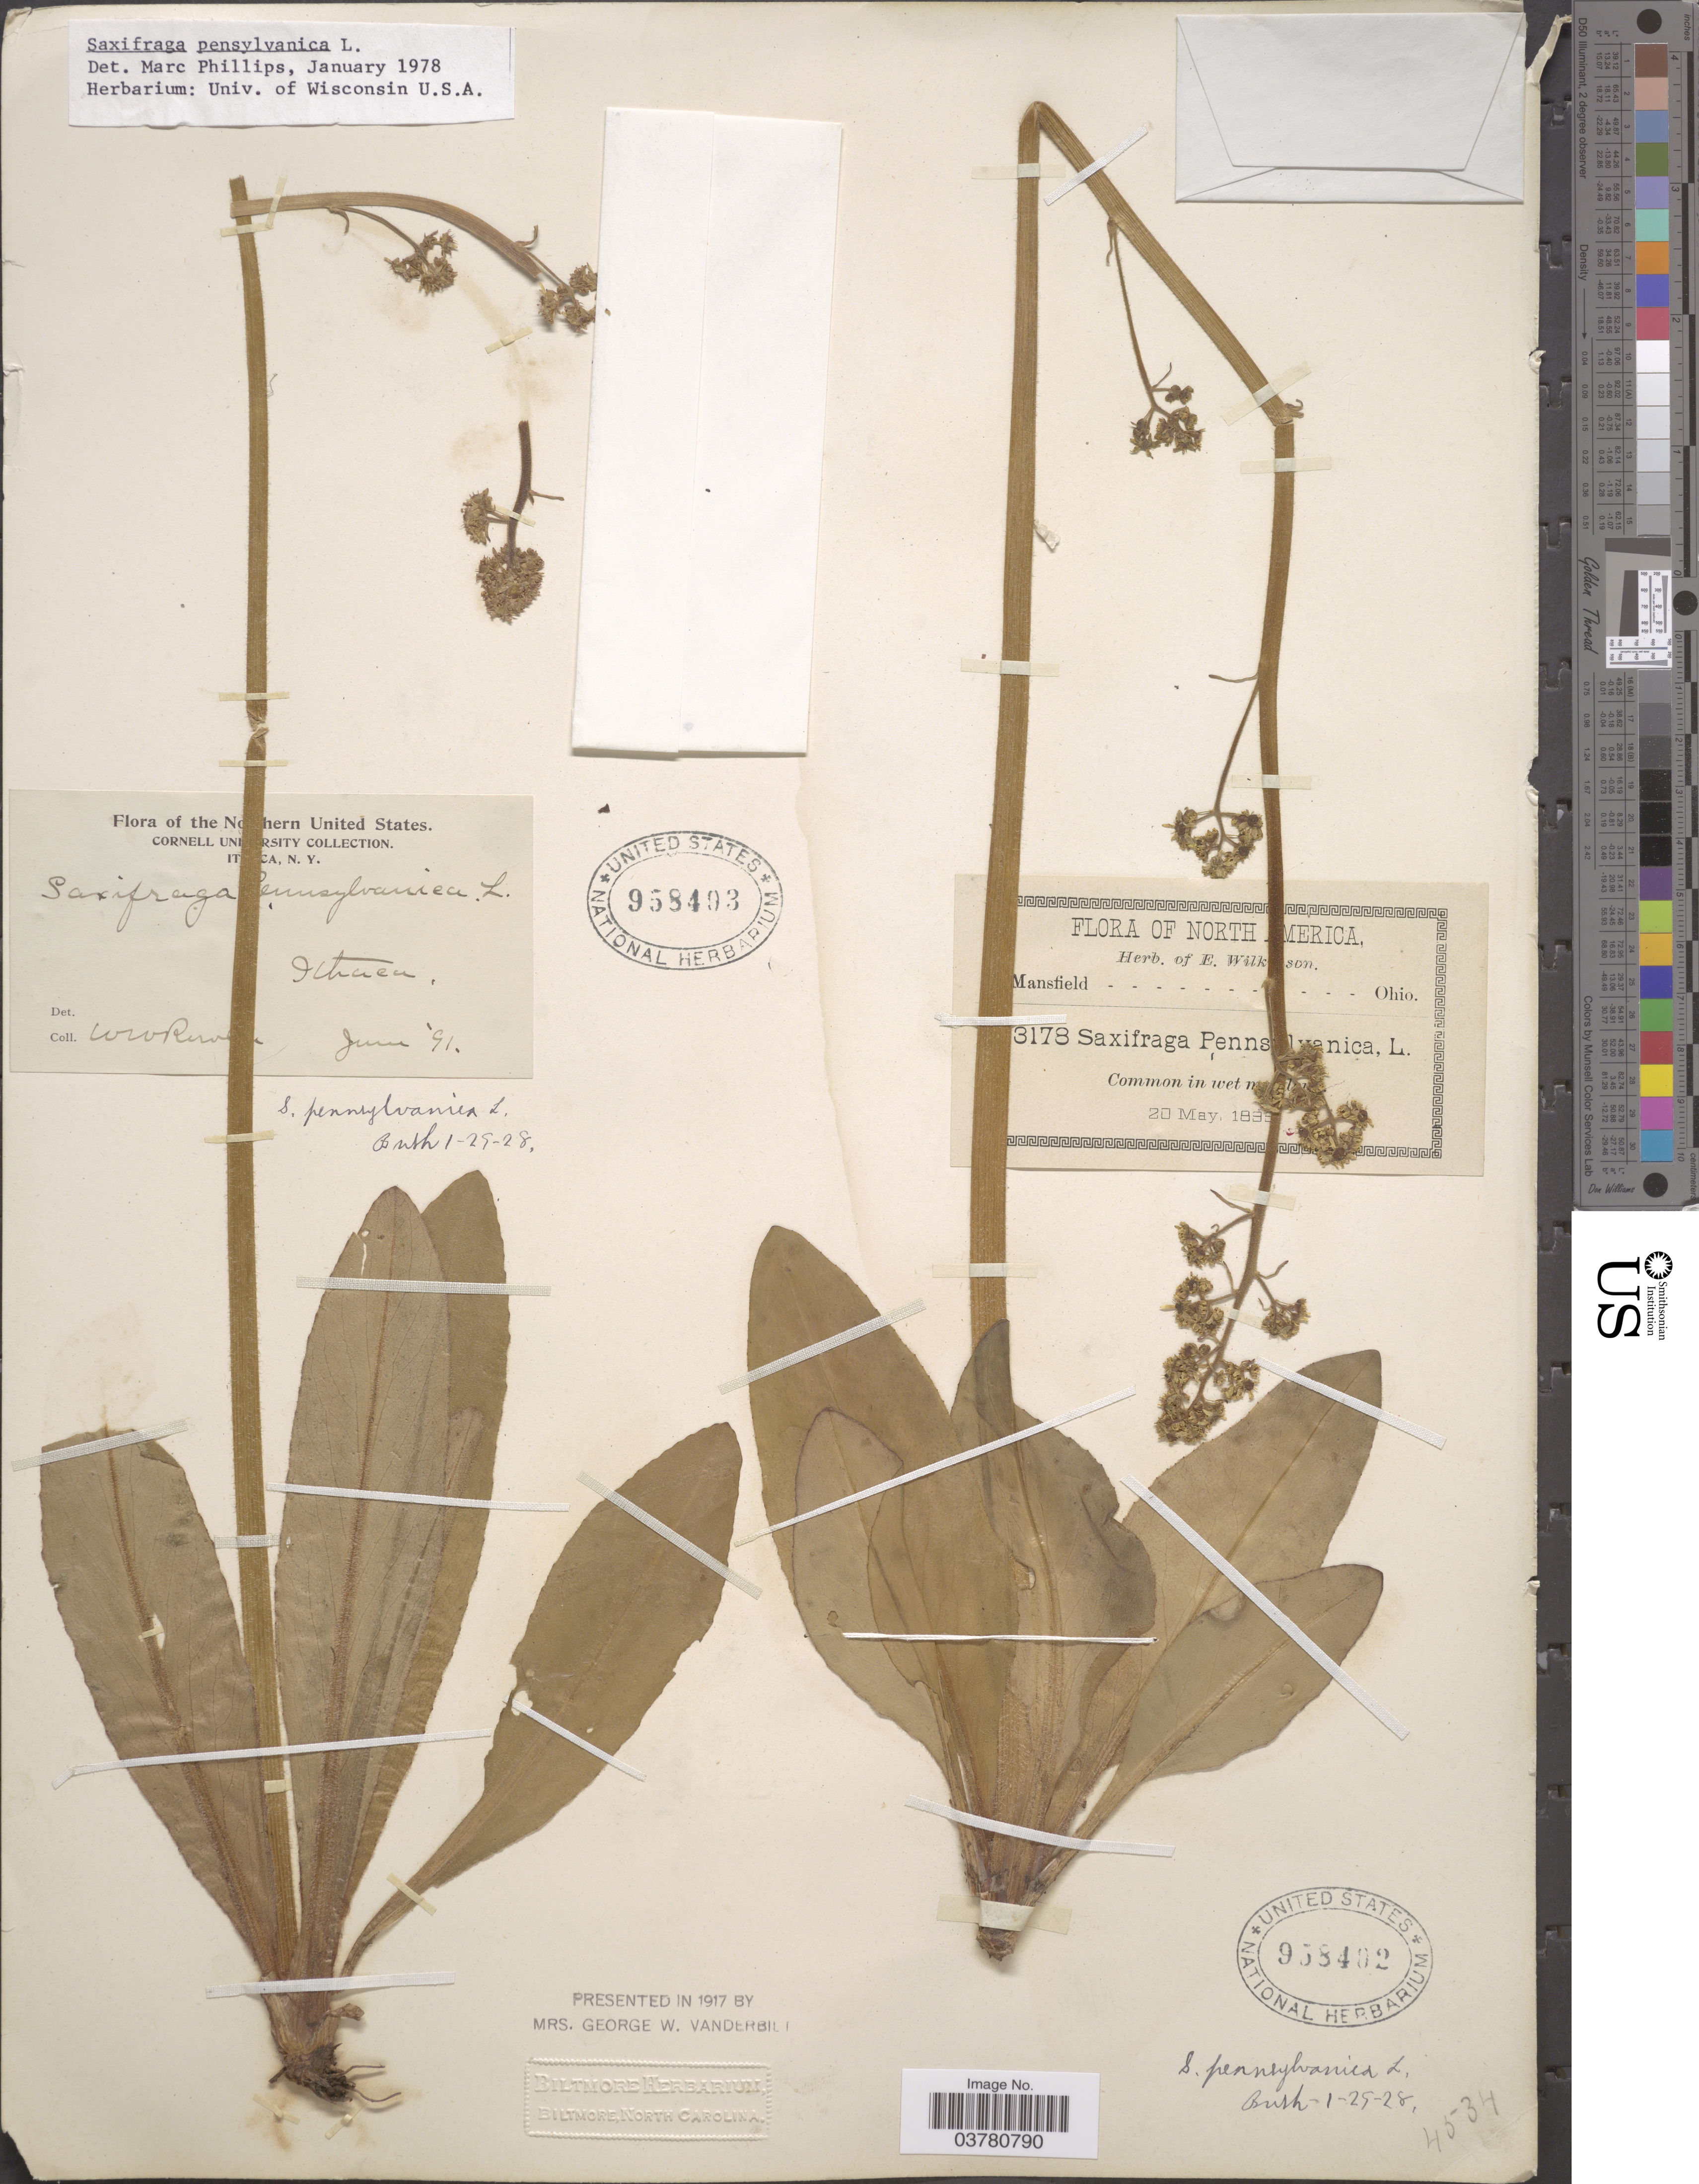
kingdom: Plantae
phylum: Tracheophyta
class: Magnoliopsida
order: Saxifragales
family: Saxifragaceae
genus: Micranthes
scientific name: Micranthes pensylvanica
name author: (L.) Haw.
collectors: ex herb. E. Wilkinson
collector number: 3178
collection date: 1885-05-20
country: United States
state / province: Ohio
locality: Mansfield.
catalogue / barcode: US 958402-2